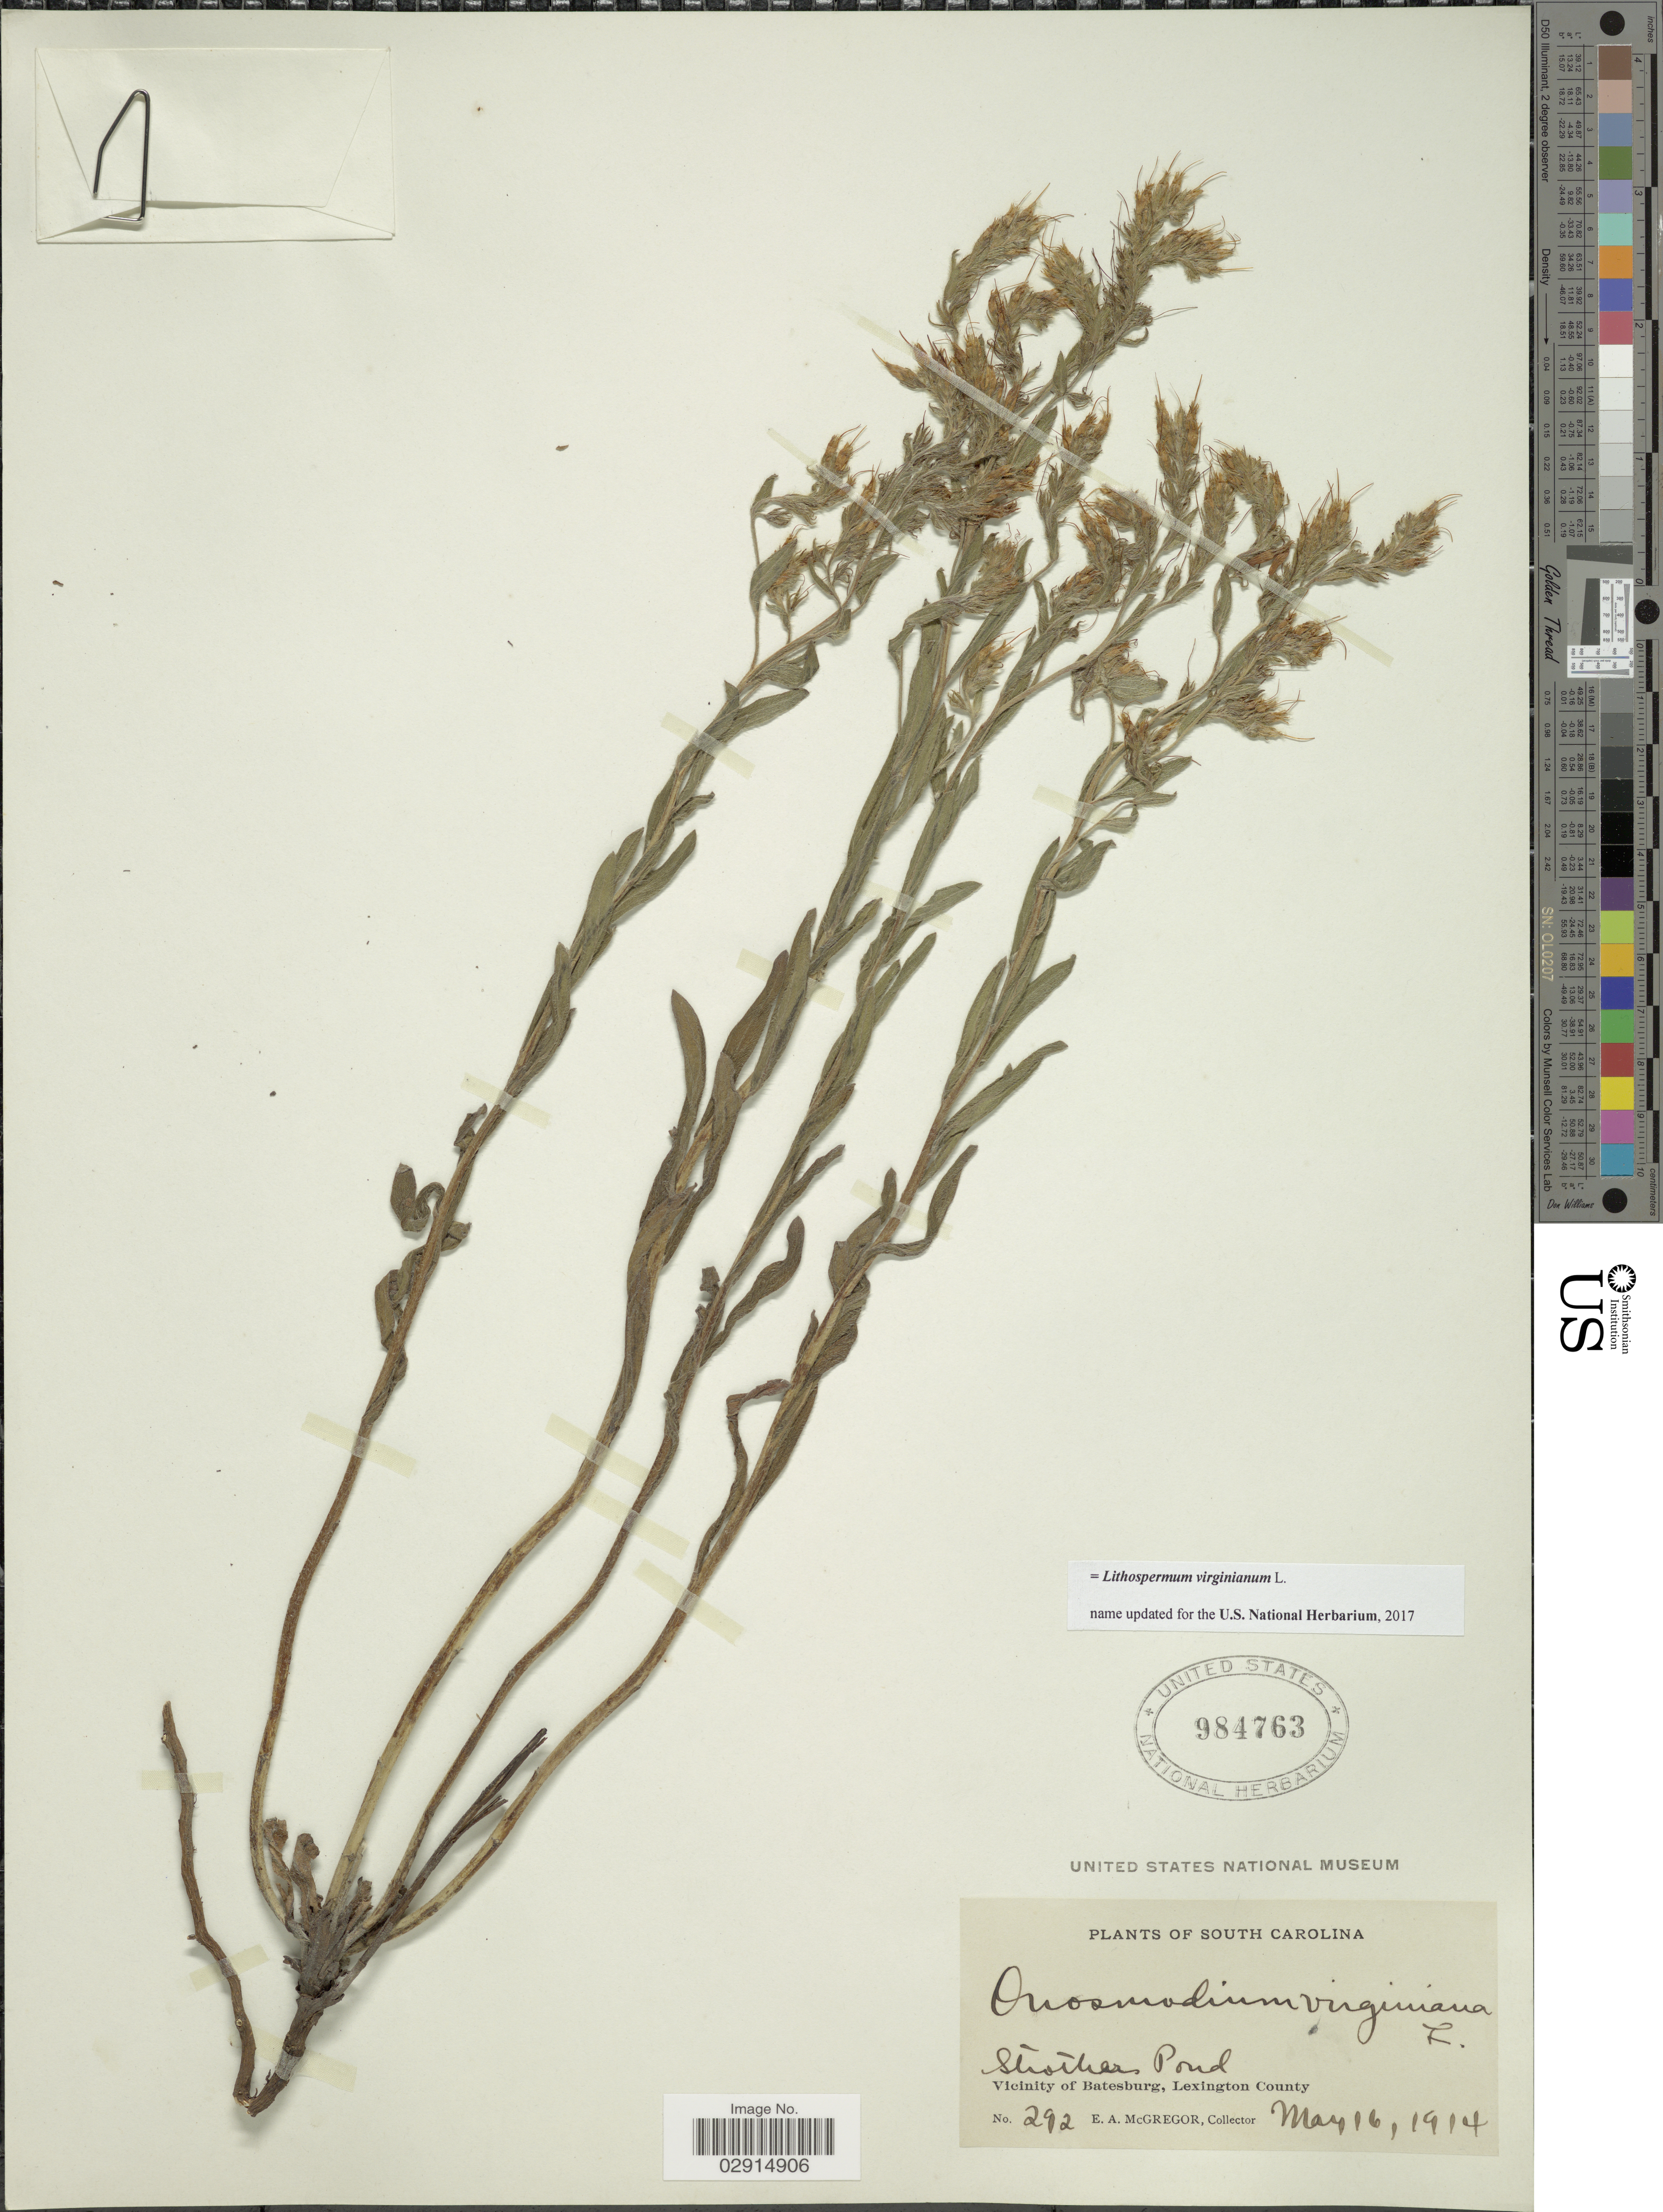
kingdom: Plantae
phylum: Tracheophyta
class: Magnoliopsida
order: Boraginales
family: Boraginaceae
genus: Lithospermum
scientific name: Lithospermum virginianum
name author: L.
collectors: E. A. McGregor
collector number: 292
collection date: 1914-05-16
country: United States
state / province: South Carolina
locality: Strother Pond. Vicinity of Batesburg, Lexington County.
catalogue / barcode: US 984763